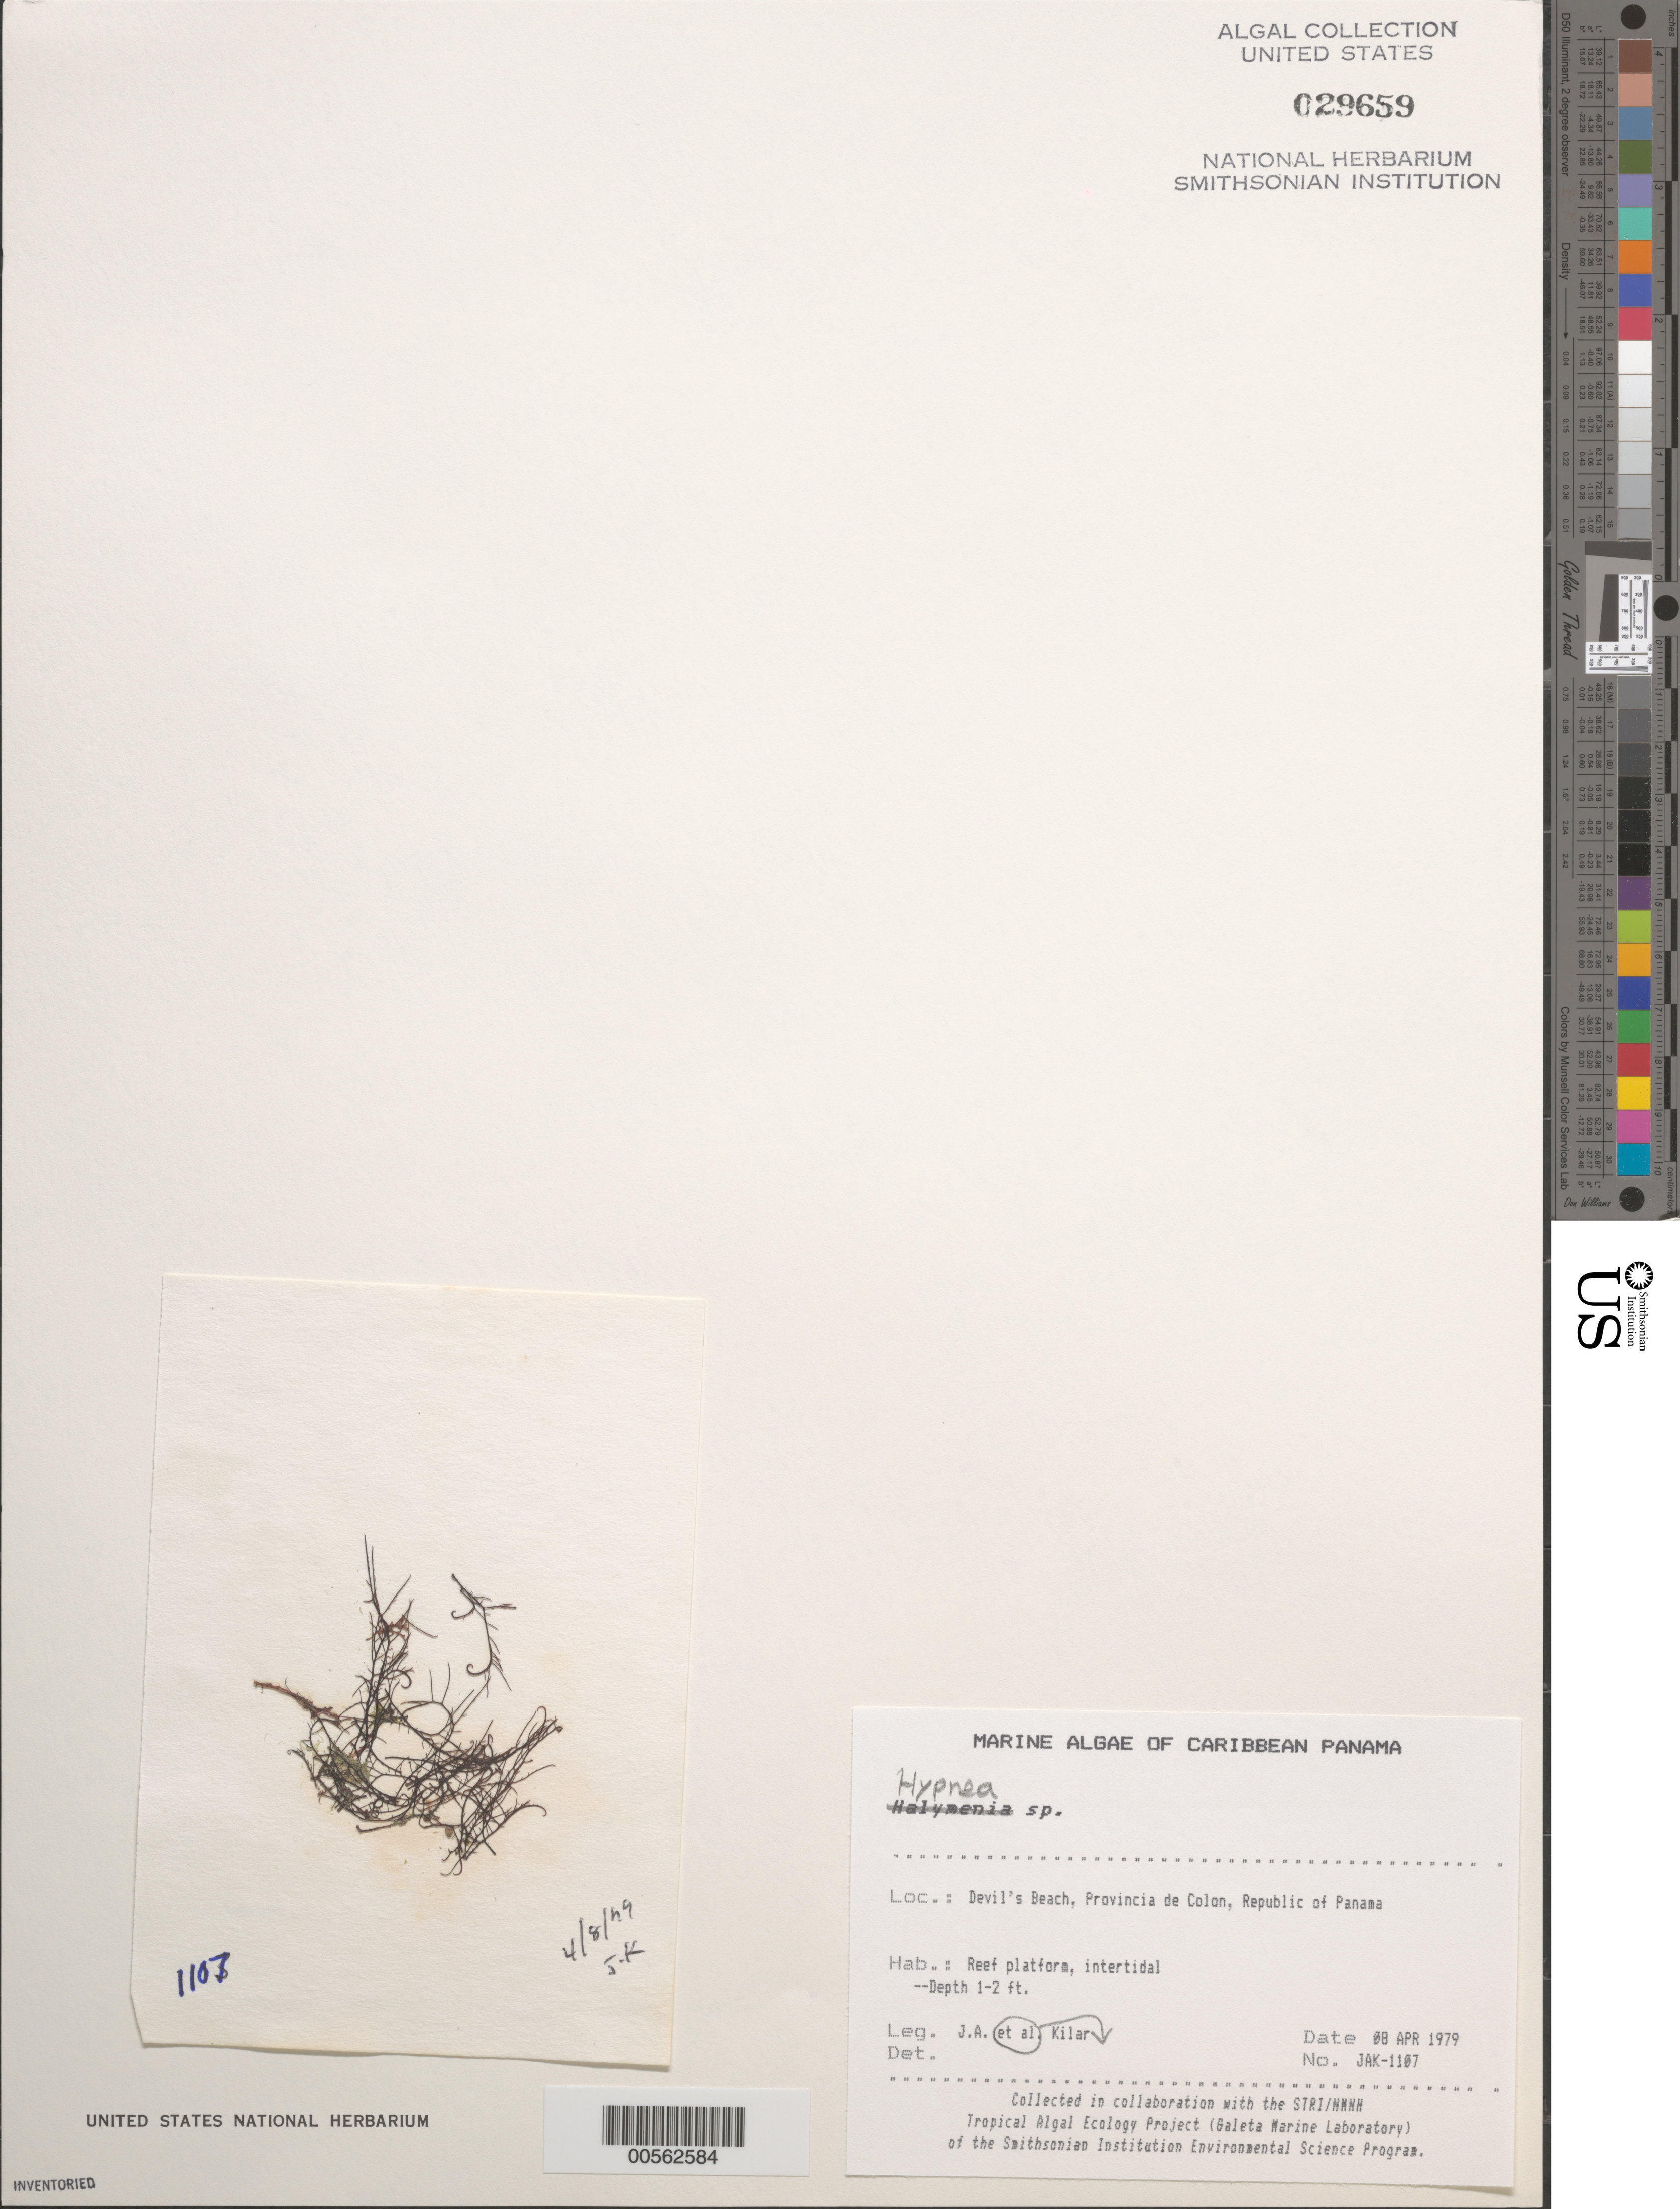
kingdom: Plantae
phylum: Rhodophyta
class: Florideophyceae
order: Gigartinales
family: Cystocloniaceae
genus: Hypnea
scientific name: Hypnea sp.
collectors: J. A. Kilar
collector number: JAK-1107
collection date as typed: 08 Apr 1979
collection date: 1979-04-08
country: Panama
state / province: Colón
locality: Devil's Beach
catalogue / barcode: US 29659